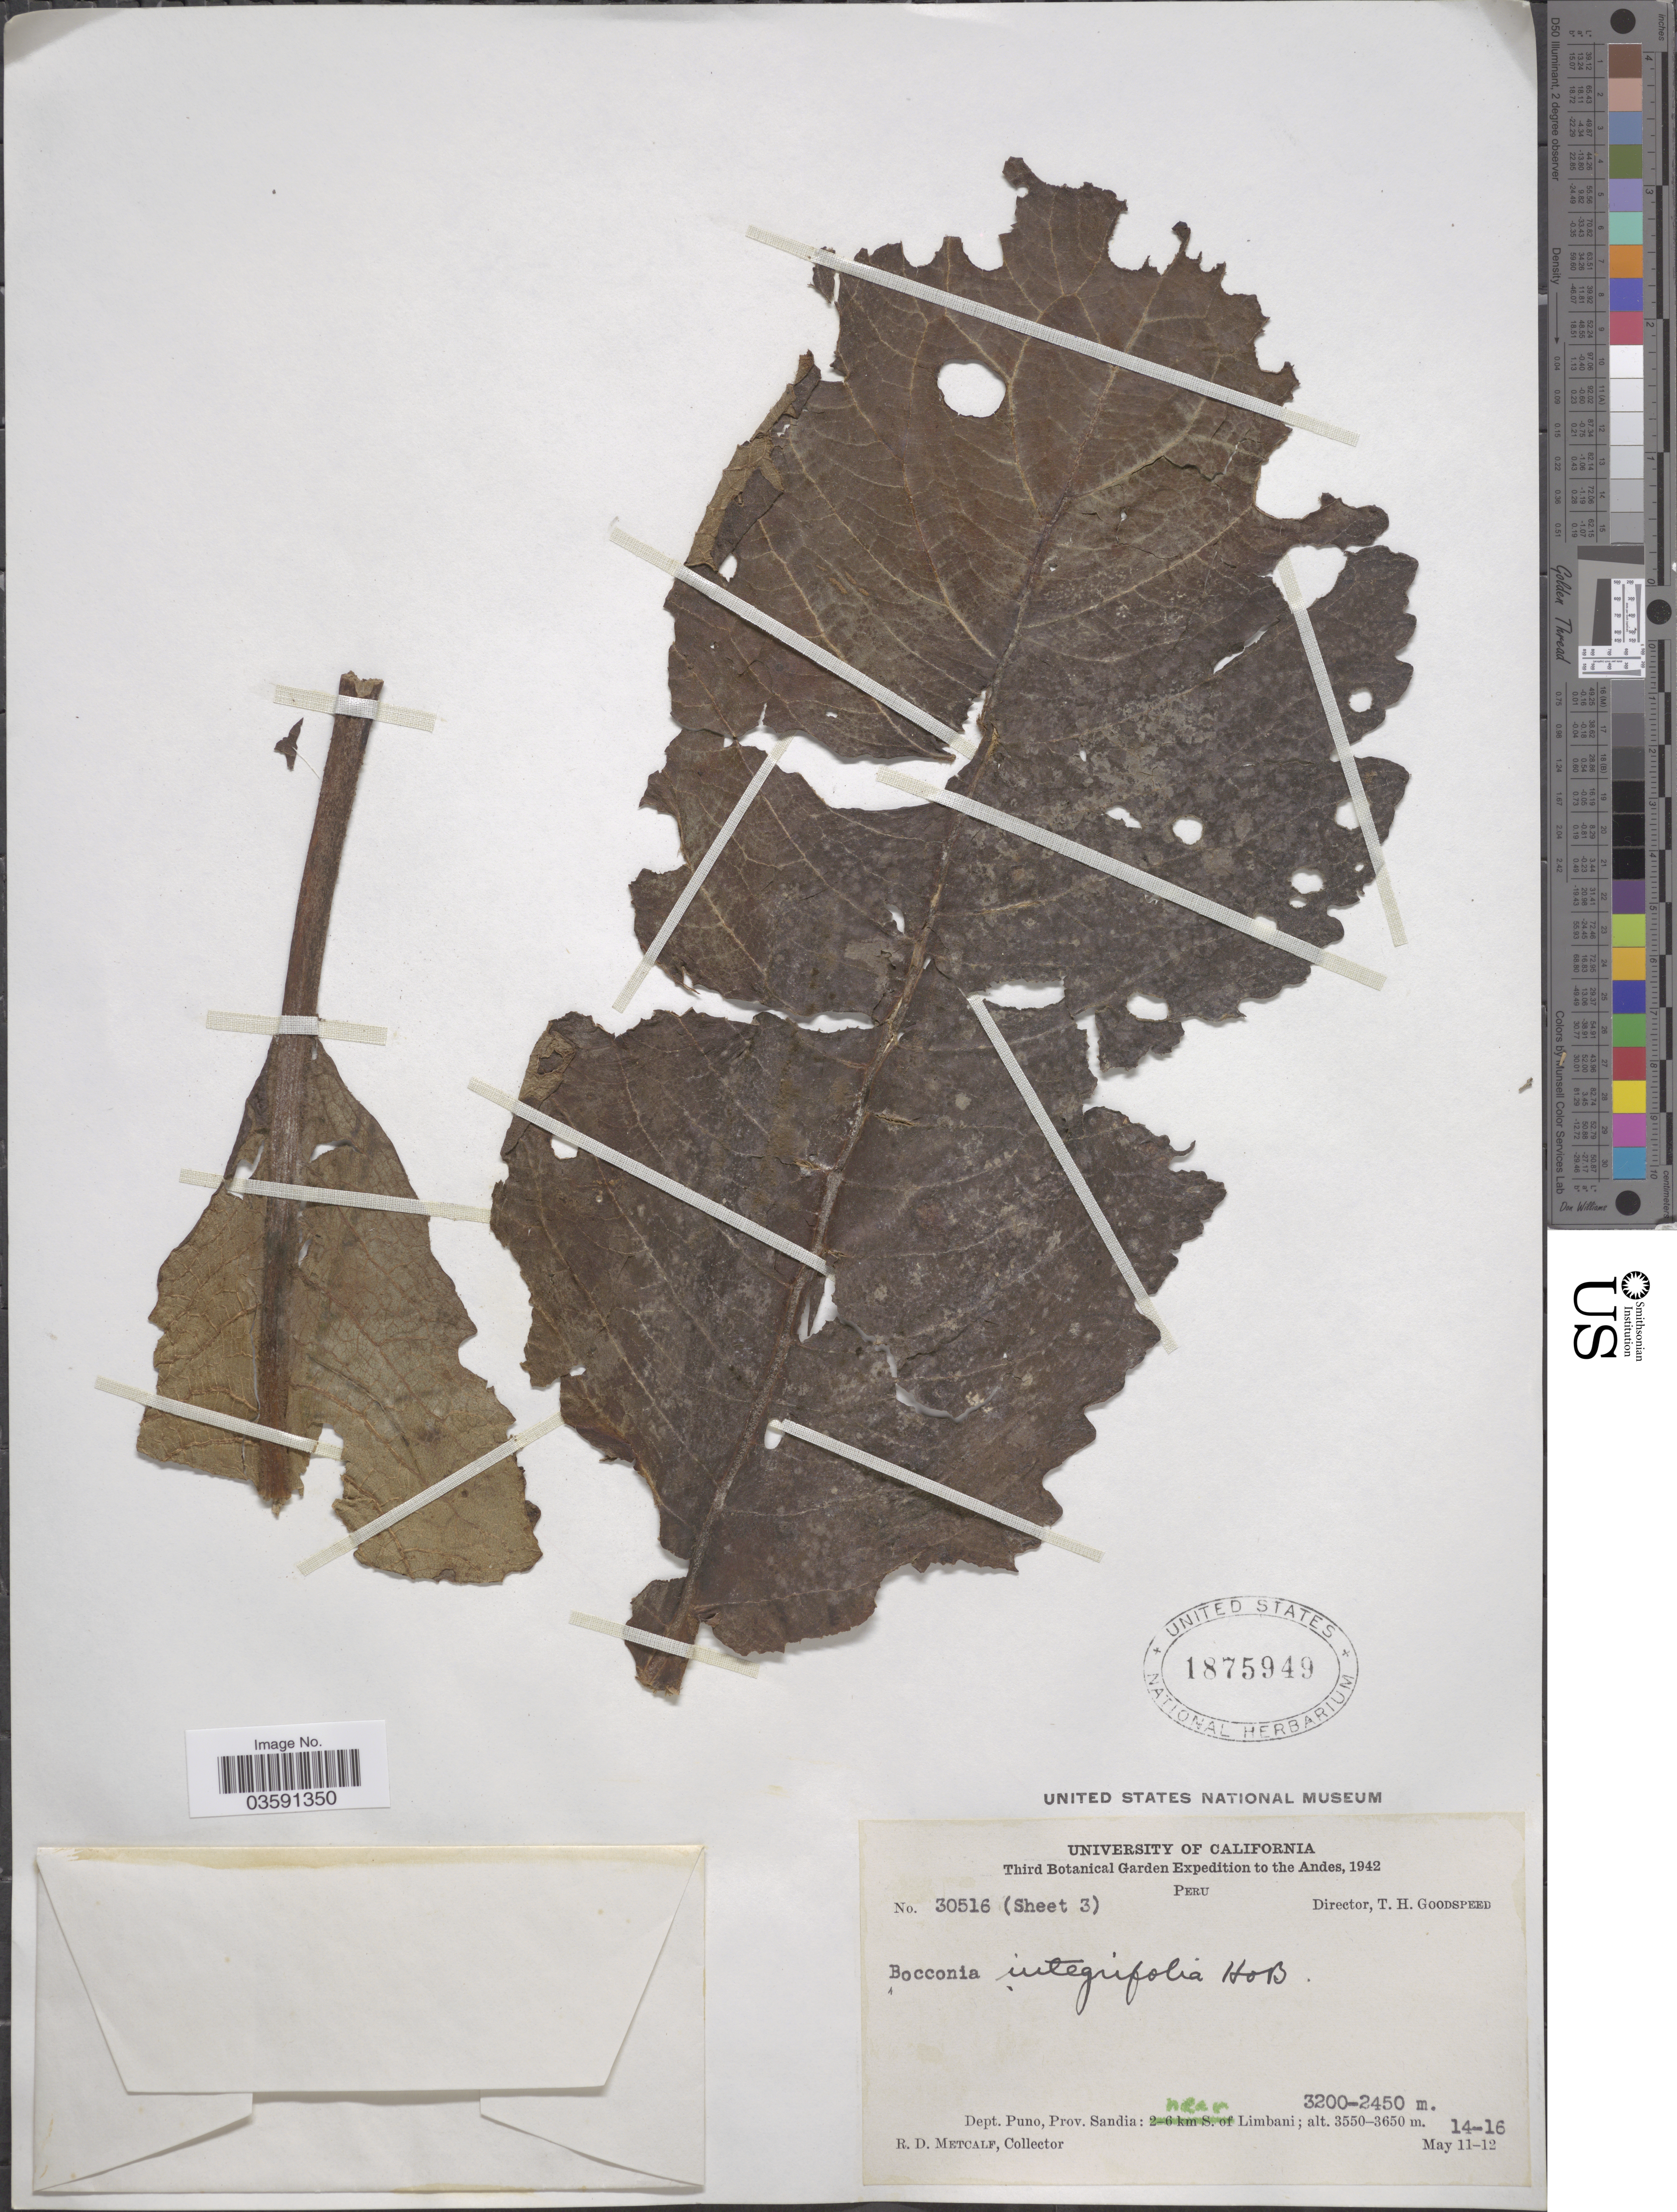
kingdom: Plantae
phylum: Tracheophyta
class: Magnoliopsida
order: Ranunculales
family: Papaveraceae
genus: Bocconia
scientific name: Bocconia integrifolia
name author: Bonpl.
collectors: R. D. Metcalf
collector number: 30516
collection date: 1942-05-11/1942-05-16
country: Peru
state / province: Puno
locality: Andes. Dept. Puno, Prov. Sandia: near Limbani.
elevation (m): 3200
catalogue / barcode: US 1875949